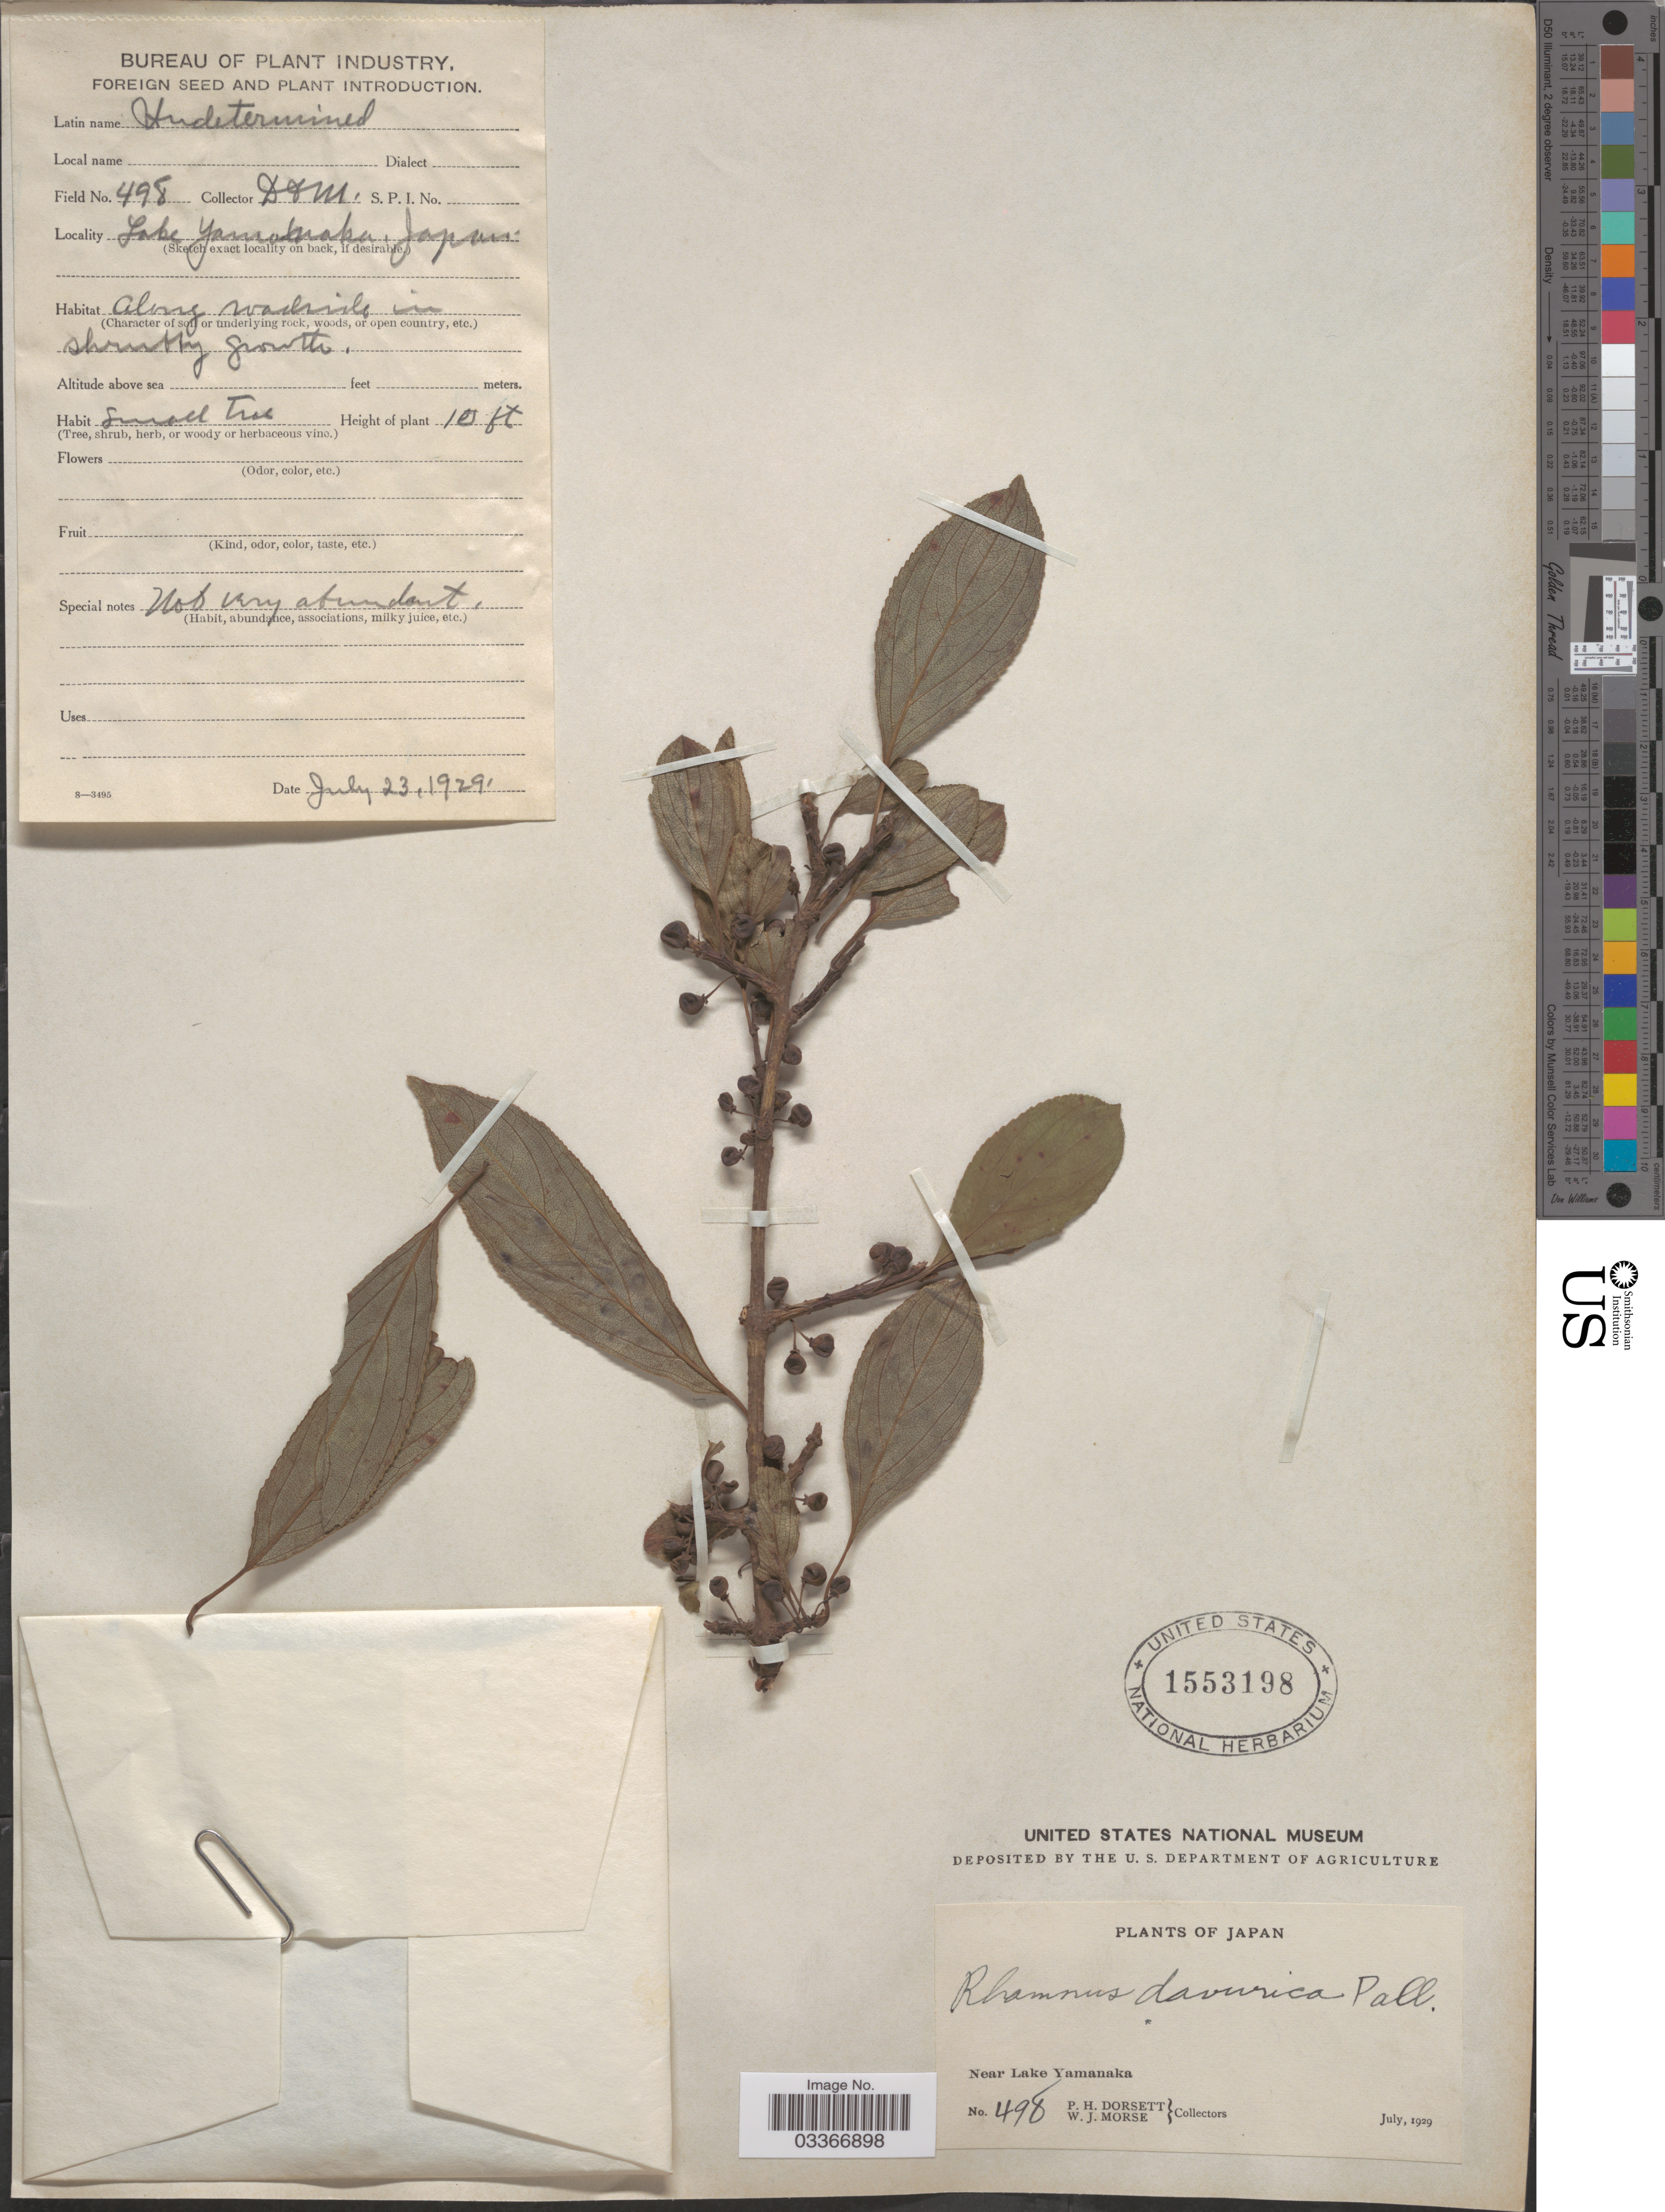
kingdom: Plantae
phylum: Tracheophyta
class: Magnoliopsida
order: Rosales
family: Rhamnaceae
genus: Rhamnus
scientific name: Rhamnus davurica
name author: Pall.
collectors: P. H. Dorsett & W. J. Morse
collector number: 498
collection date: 1929-07-23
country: Japan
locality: Near Lake Yamanaka.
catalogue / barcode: US 1553198